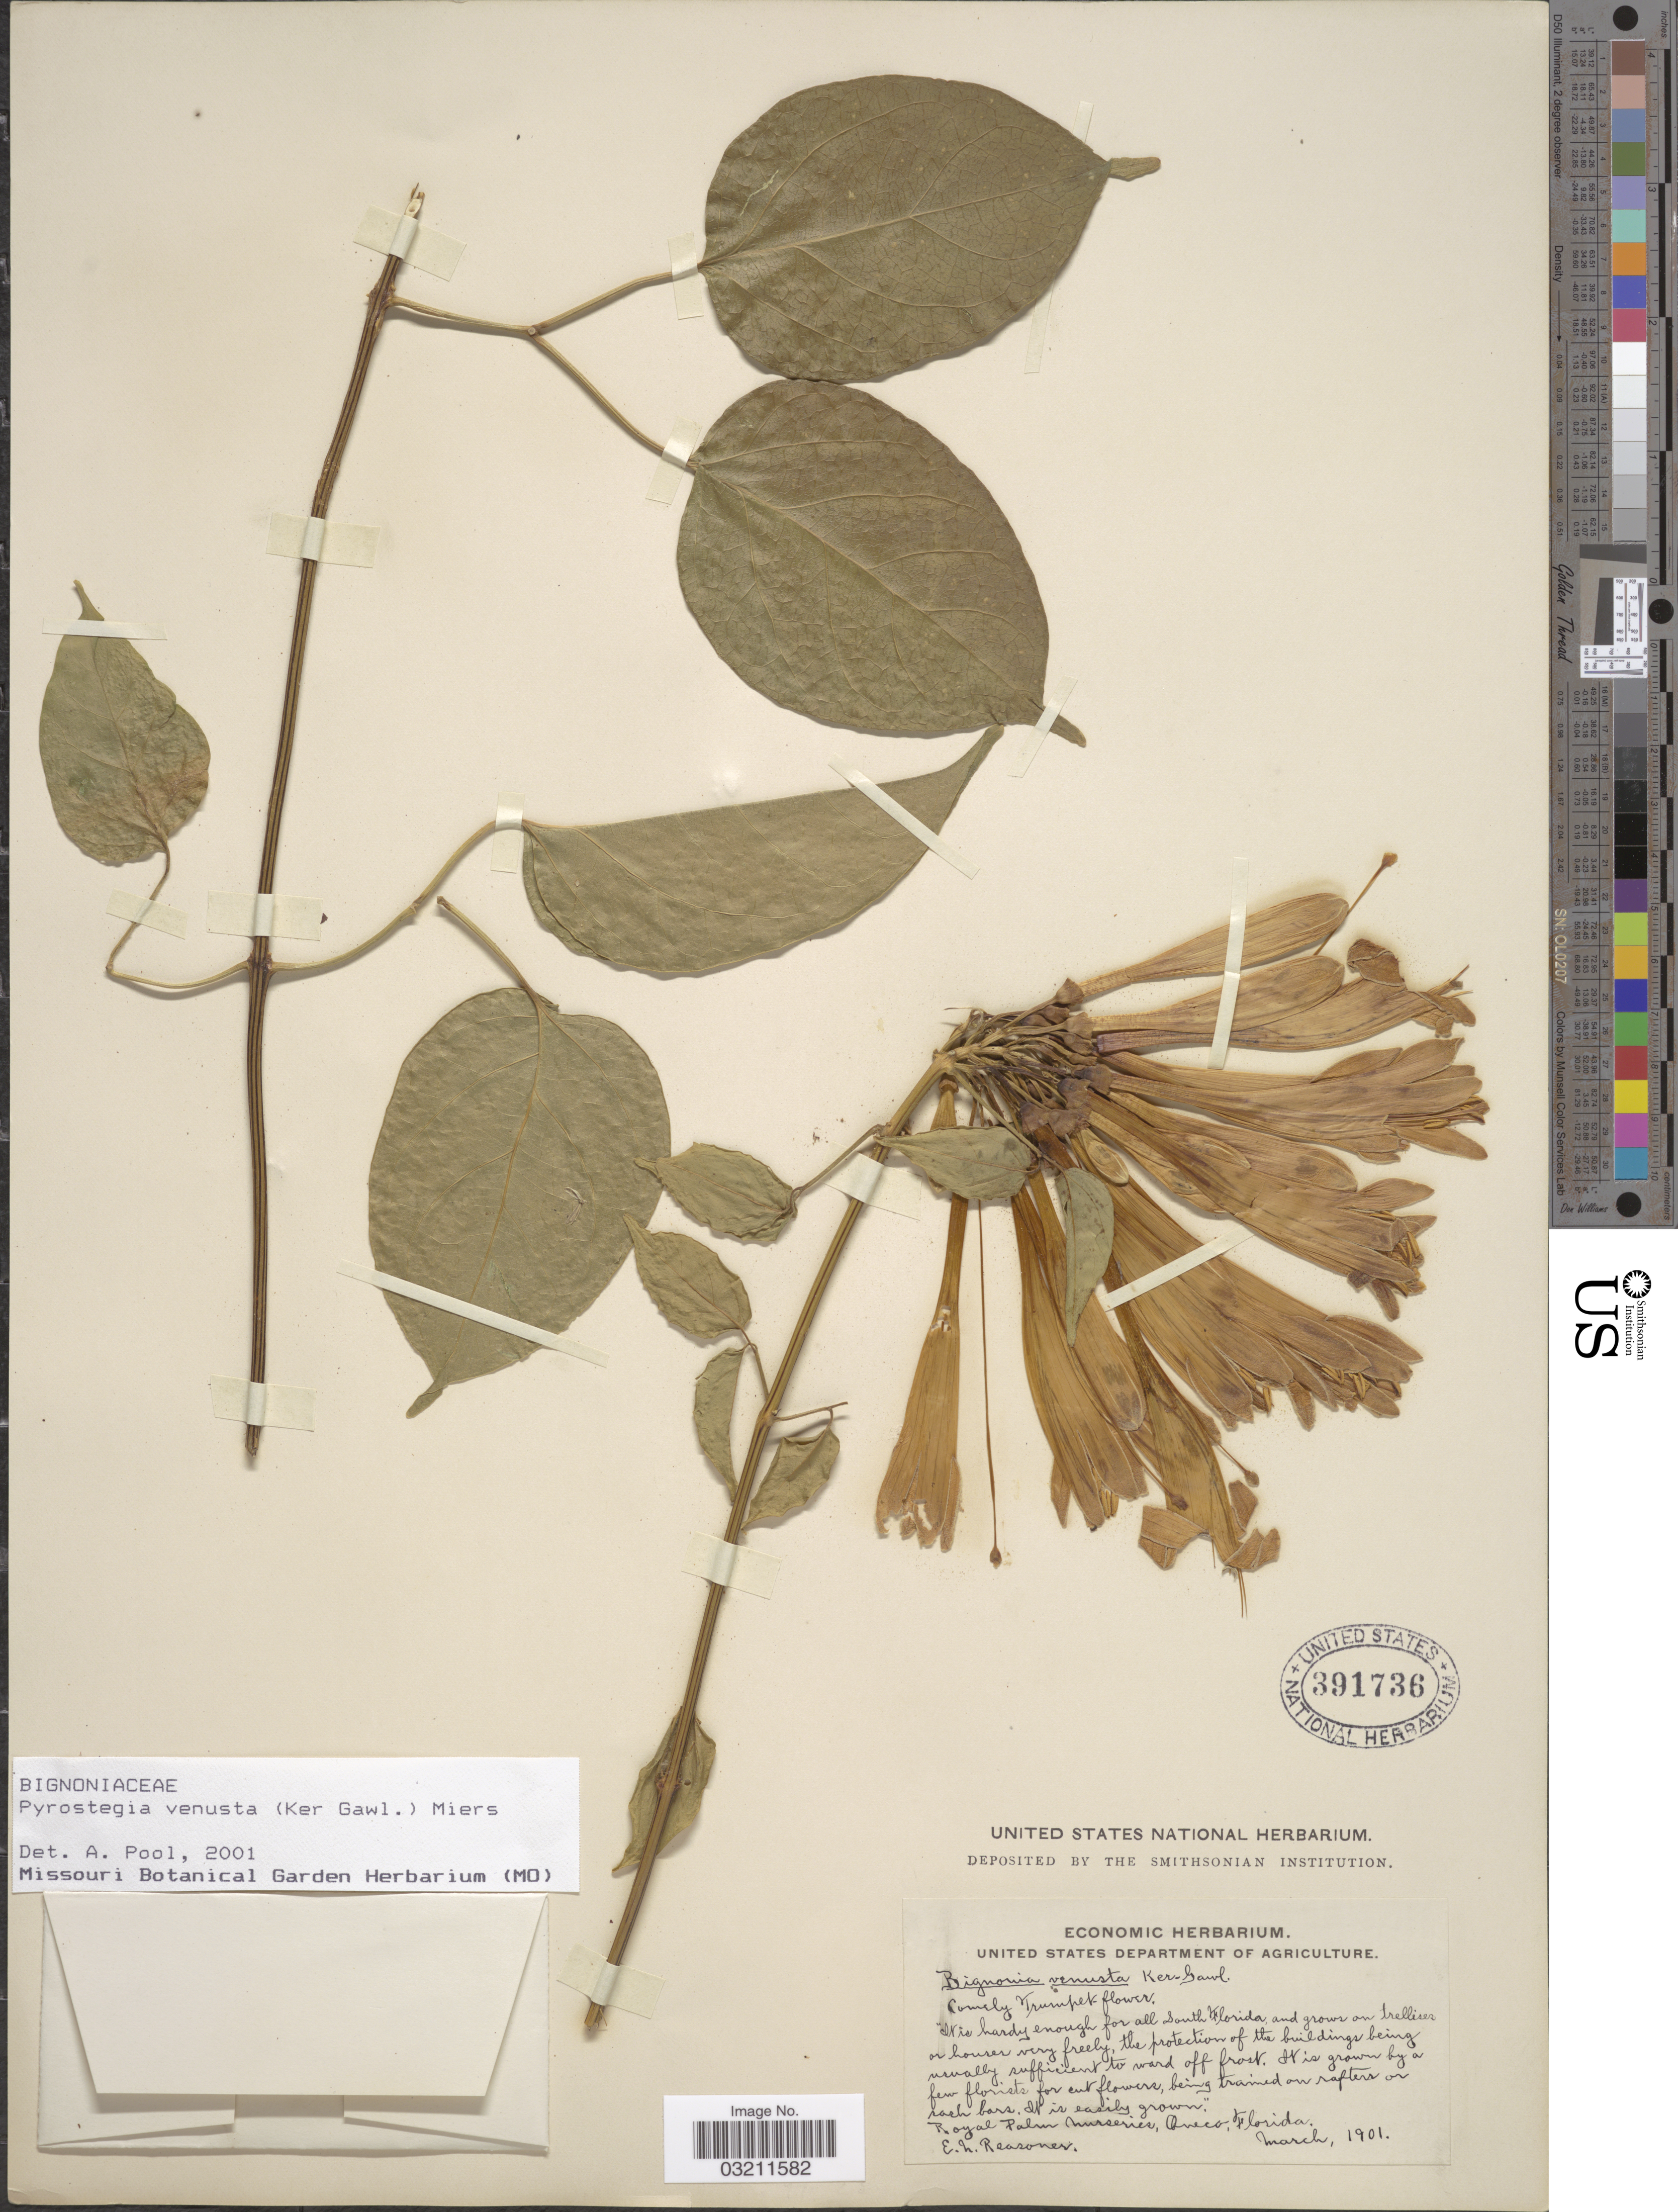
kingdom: Plantae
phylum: Tracheophyta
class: Magnoliopsida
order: Lamiales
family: Bignoniaceae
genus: Pyrostegia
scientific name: Pyrostegia venusta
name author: (Ker Gawl.) Miers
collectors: E. Reasoner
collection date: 1901-03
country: United States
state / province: Florida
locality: Royal Palm Nurseries, Oneco.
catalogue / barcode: US 391736